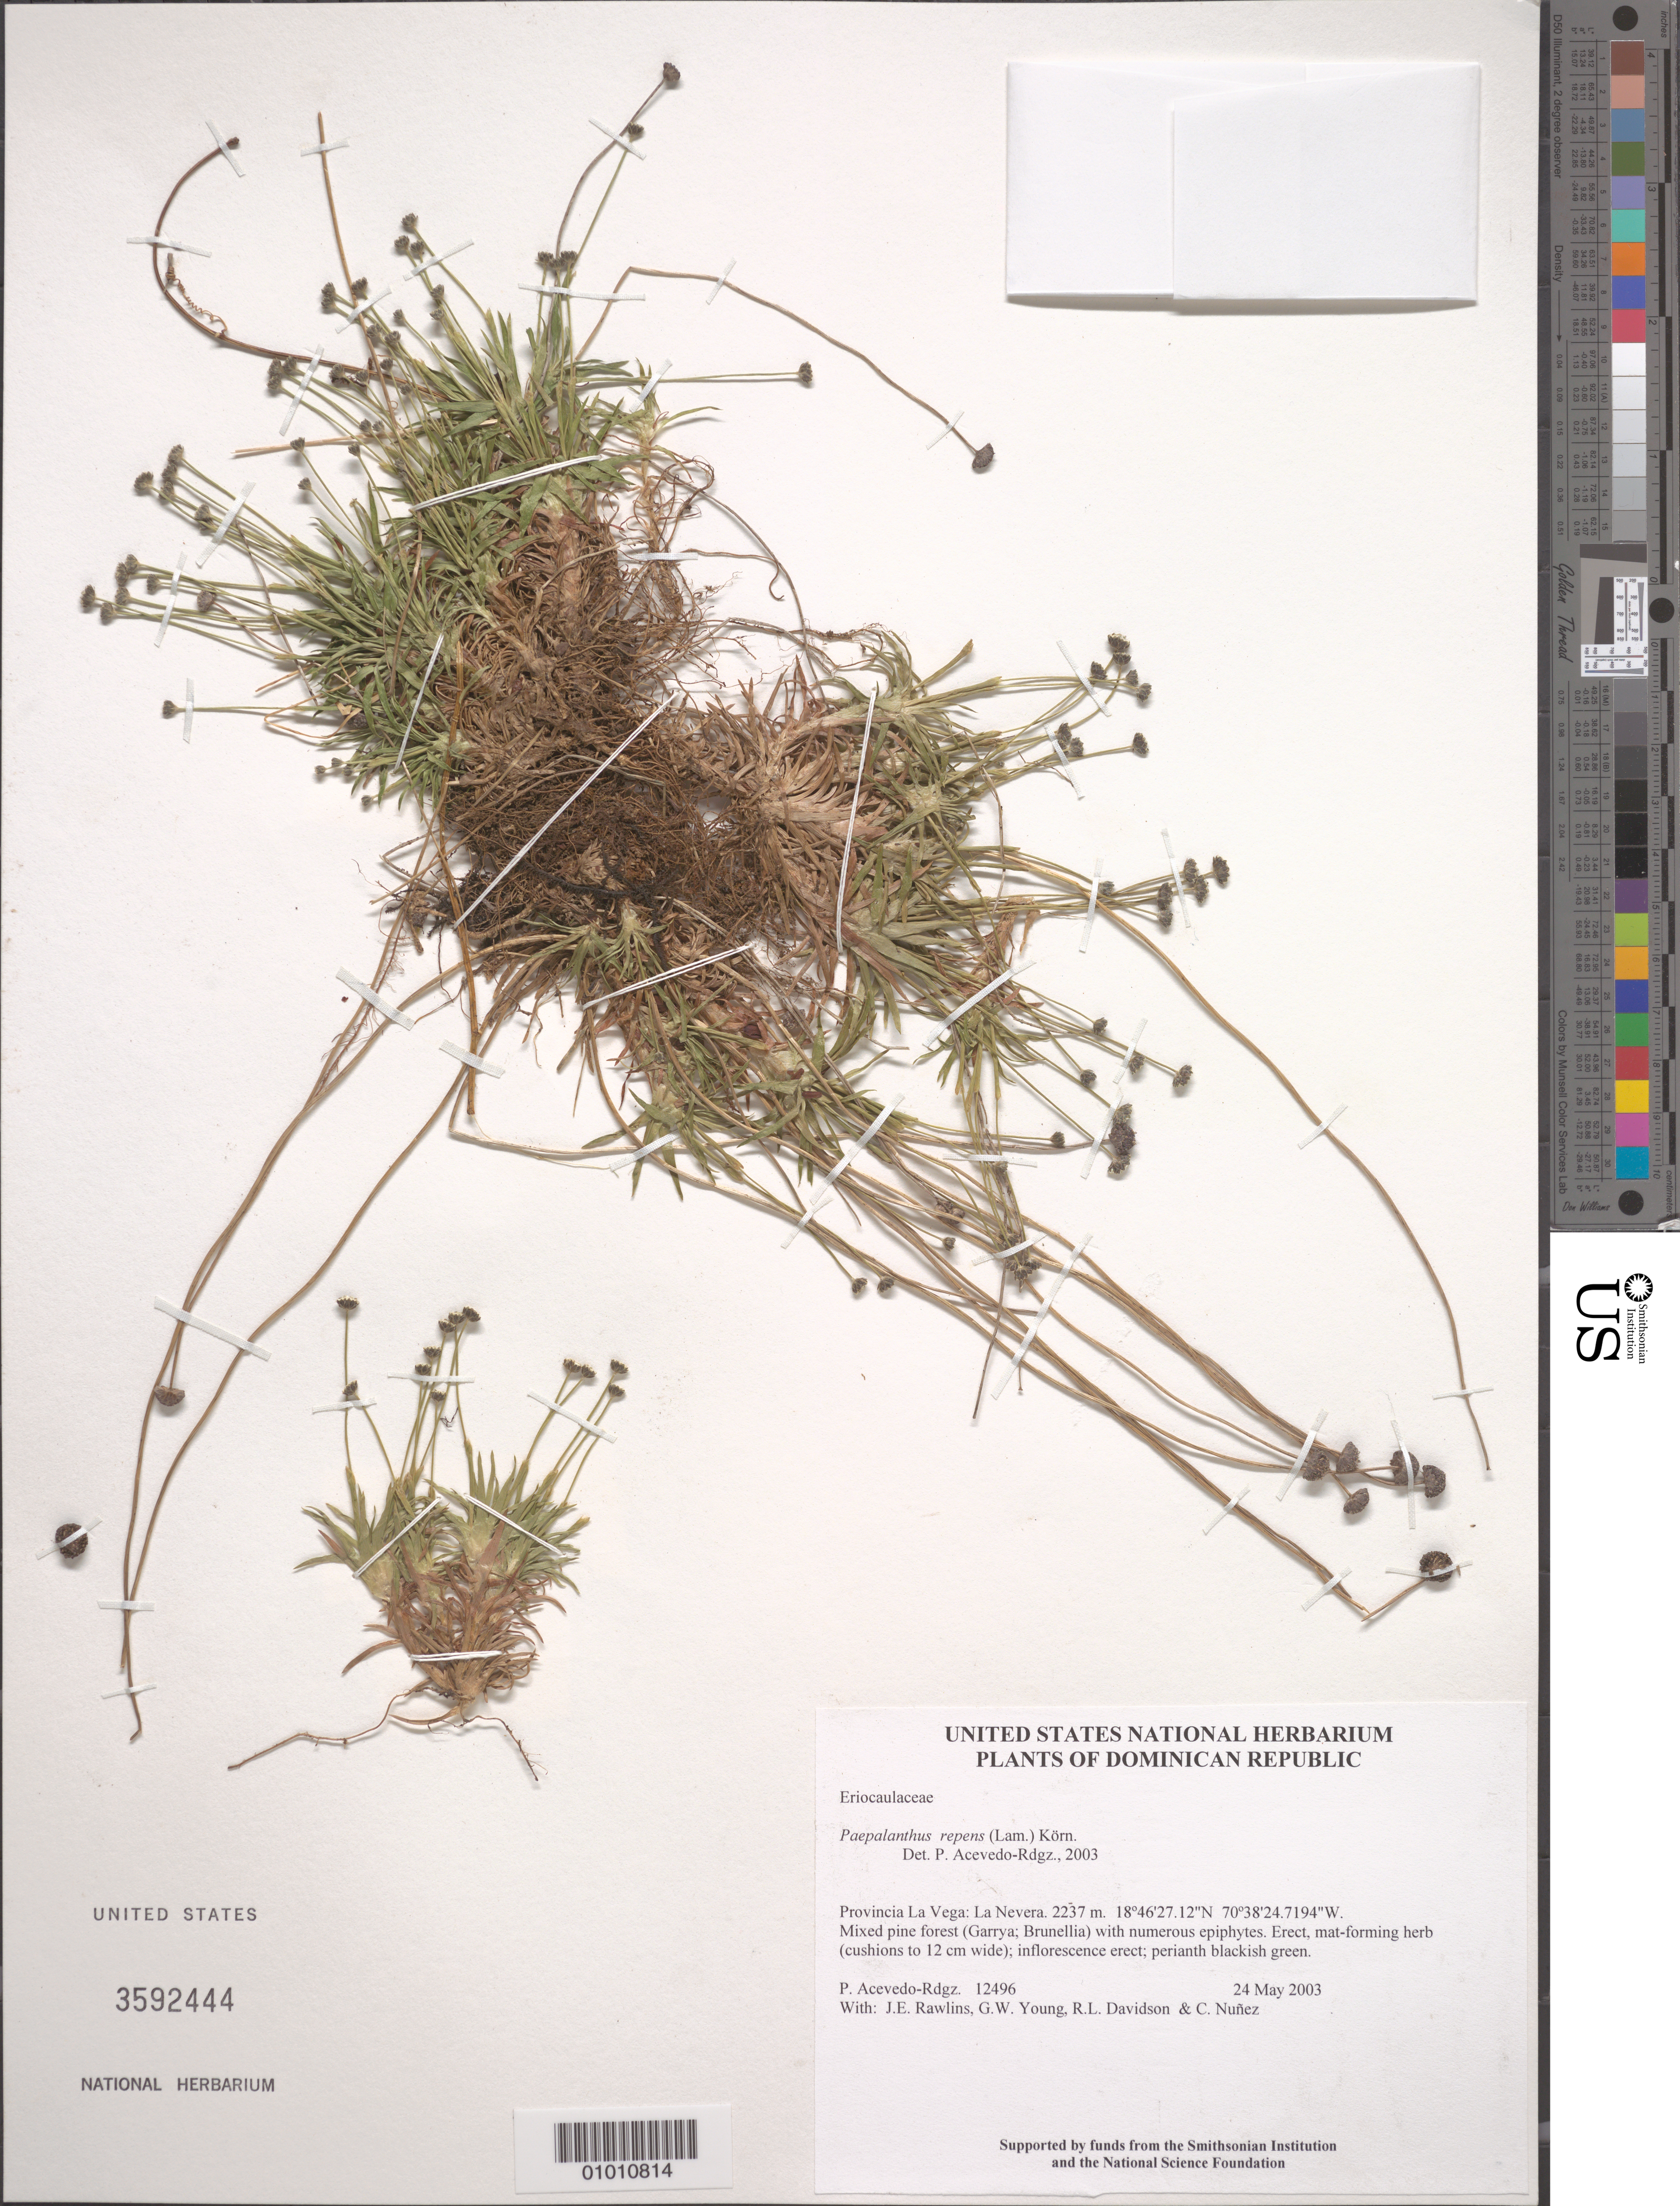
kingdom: Plantae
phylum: Tracheophyta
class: Liliopsida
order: Poales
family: Eriocaulaceae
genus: Paepalanthus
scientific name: Paepalanthus repens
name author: (Lam.) Körn.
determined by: Acevedo-Rodríguez, P., (BOT), Smithsonian Institution - National Museum of Natural History (UNITED STATES)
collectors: P. Acevedo-Rodr., J. Rawlins, G. Young, R. Davidson & C. Nunez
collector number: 12496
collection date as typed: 24 May 2003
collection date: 2003-05-24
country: Dominican Republic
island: Hispaniola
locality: Provincia La Vega: La Nevera.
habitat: Mixed pine forest (Garrya; Brunellia) with numerous epiphytes.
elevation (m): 2237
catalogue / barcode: US 3592444